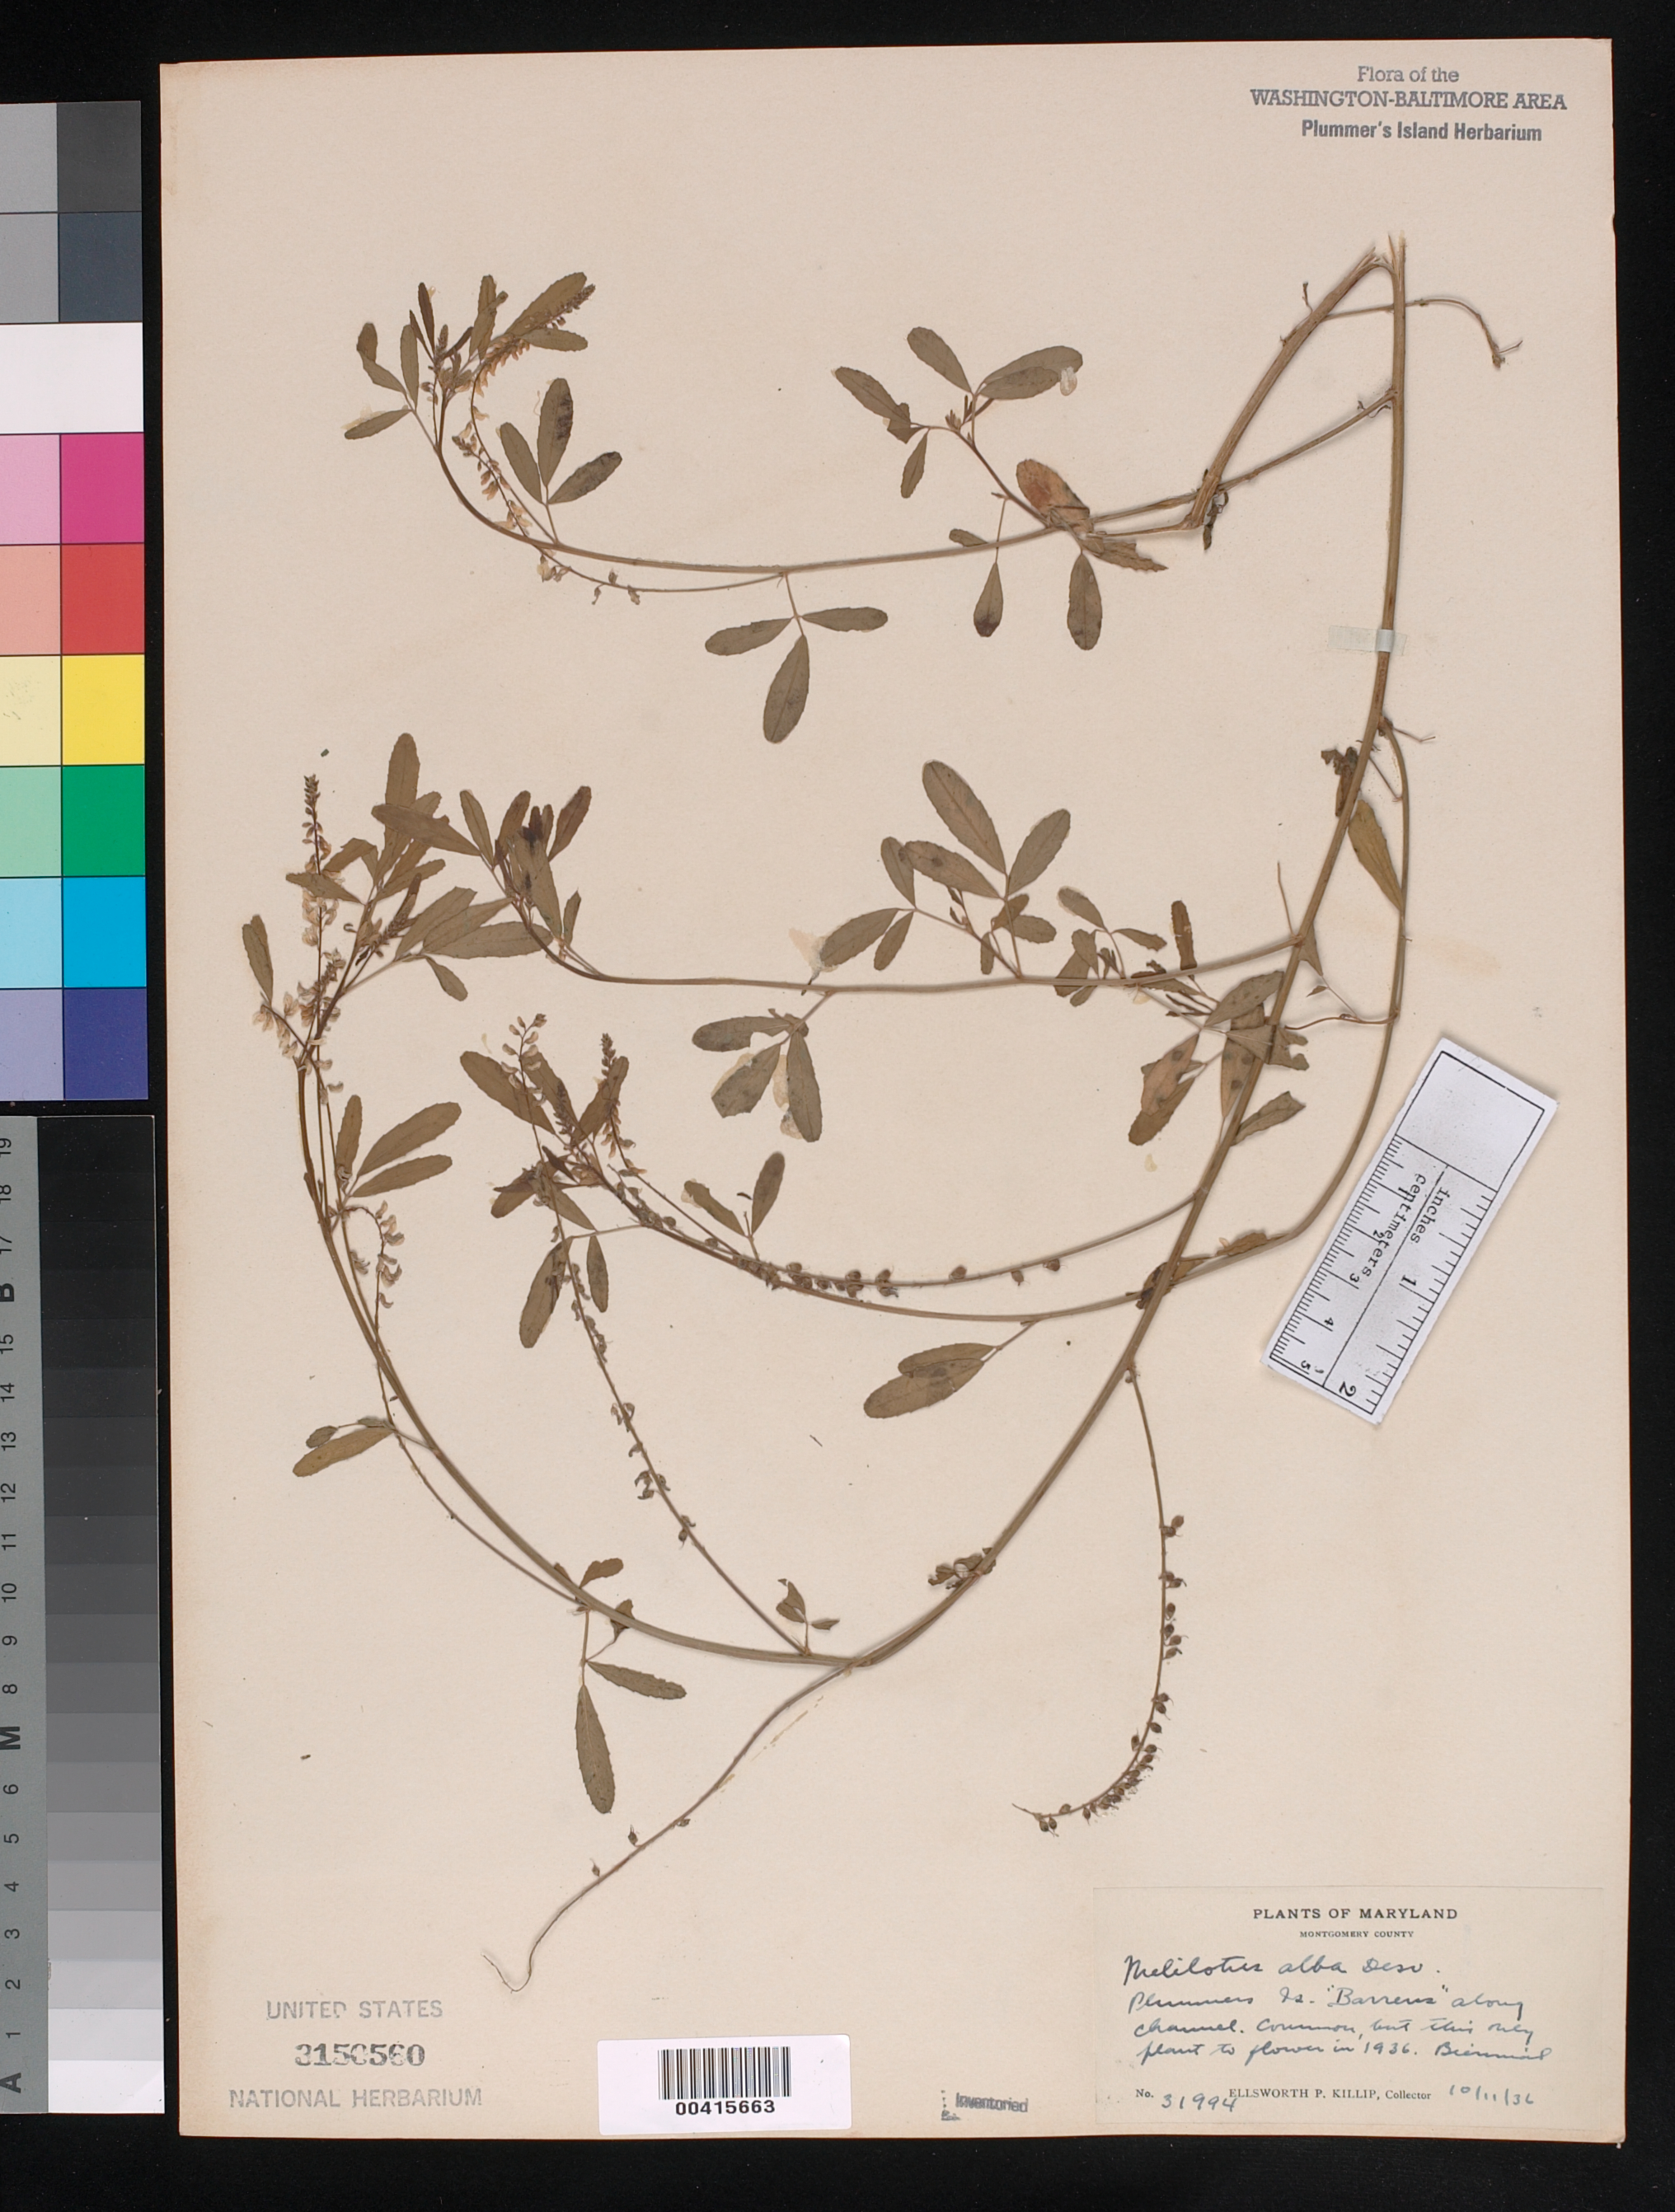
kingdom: Plantae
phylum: Tracheophyta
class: Magnoliopsida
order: Fabales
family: Fabaceae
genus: Melilotus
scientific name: Melilotus albus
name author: Medik.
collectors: E. P. Killip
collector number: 31994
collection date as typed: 11 Oct 1936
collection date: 1936-10-11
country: United States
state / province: Maryland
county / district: Montgomery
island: Plummers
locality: Plummer's Island; "barrens" along Channel Plummers Island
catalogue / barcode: US 3150560